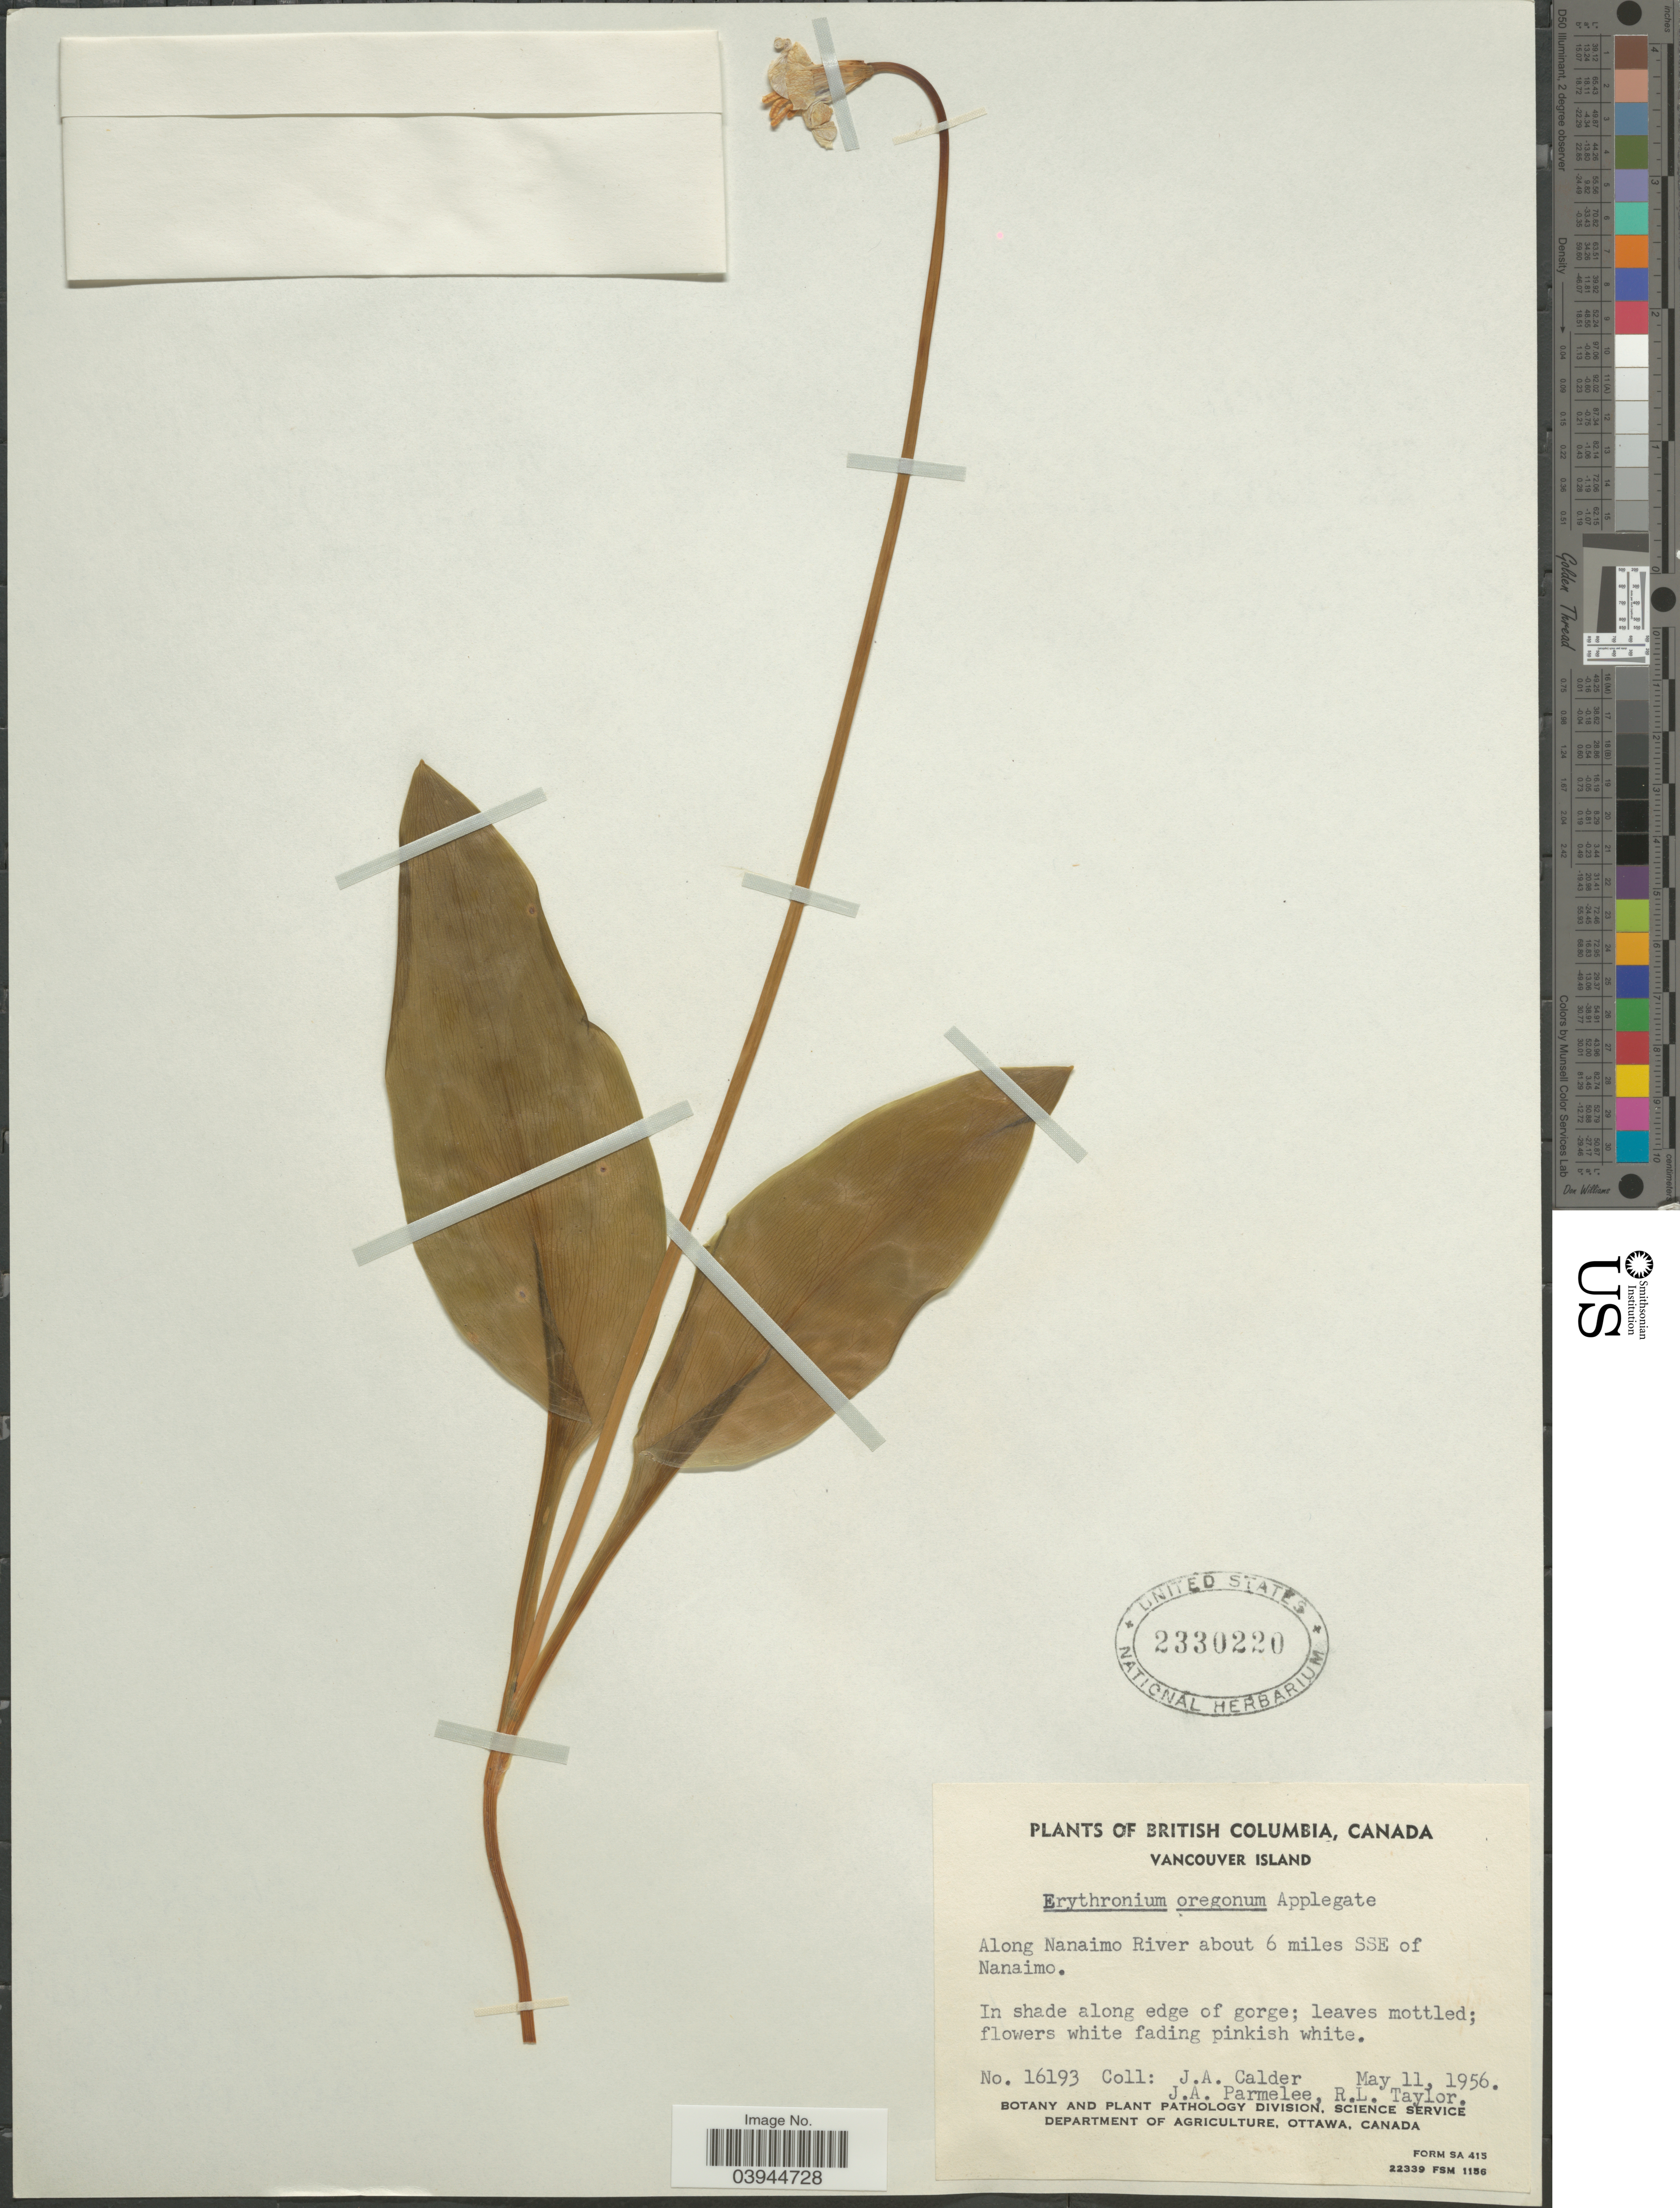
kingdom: Plantae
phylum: Tracheophyta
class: Liliopsida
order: Liliales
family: Liliaceae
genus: Erythronium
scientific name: Erythronium oregonum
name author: Applegate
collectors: J. A. Calder, J. A. Parmelee & R. Taylor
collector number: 16193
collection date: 1956-05-11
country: Canada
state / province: British Columbia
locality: Vancouver Island. Along Nanaimo River about 6 miles SSE of Nanaimo.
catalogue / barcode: US 2330220